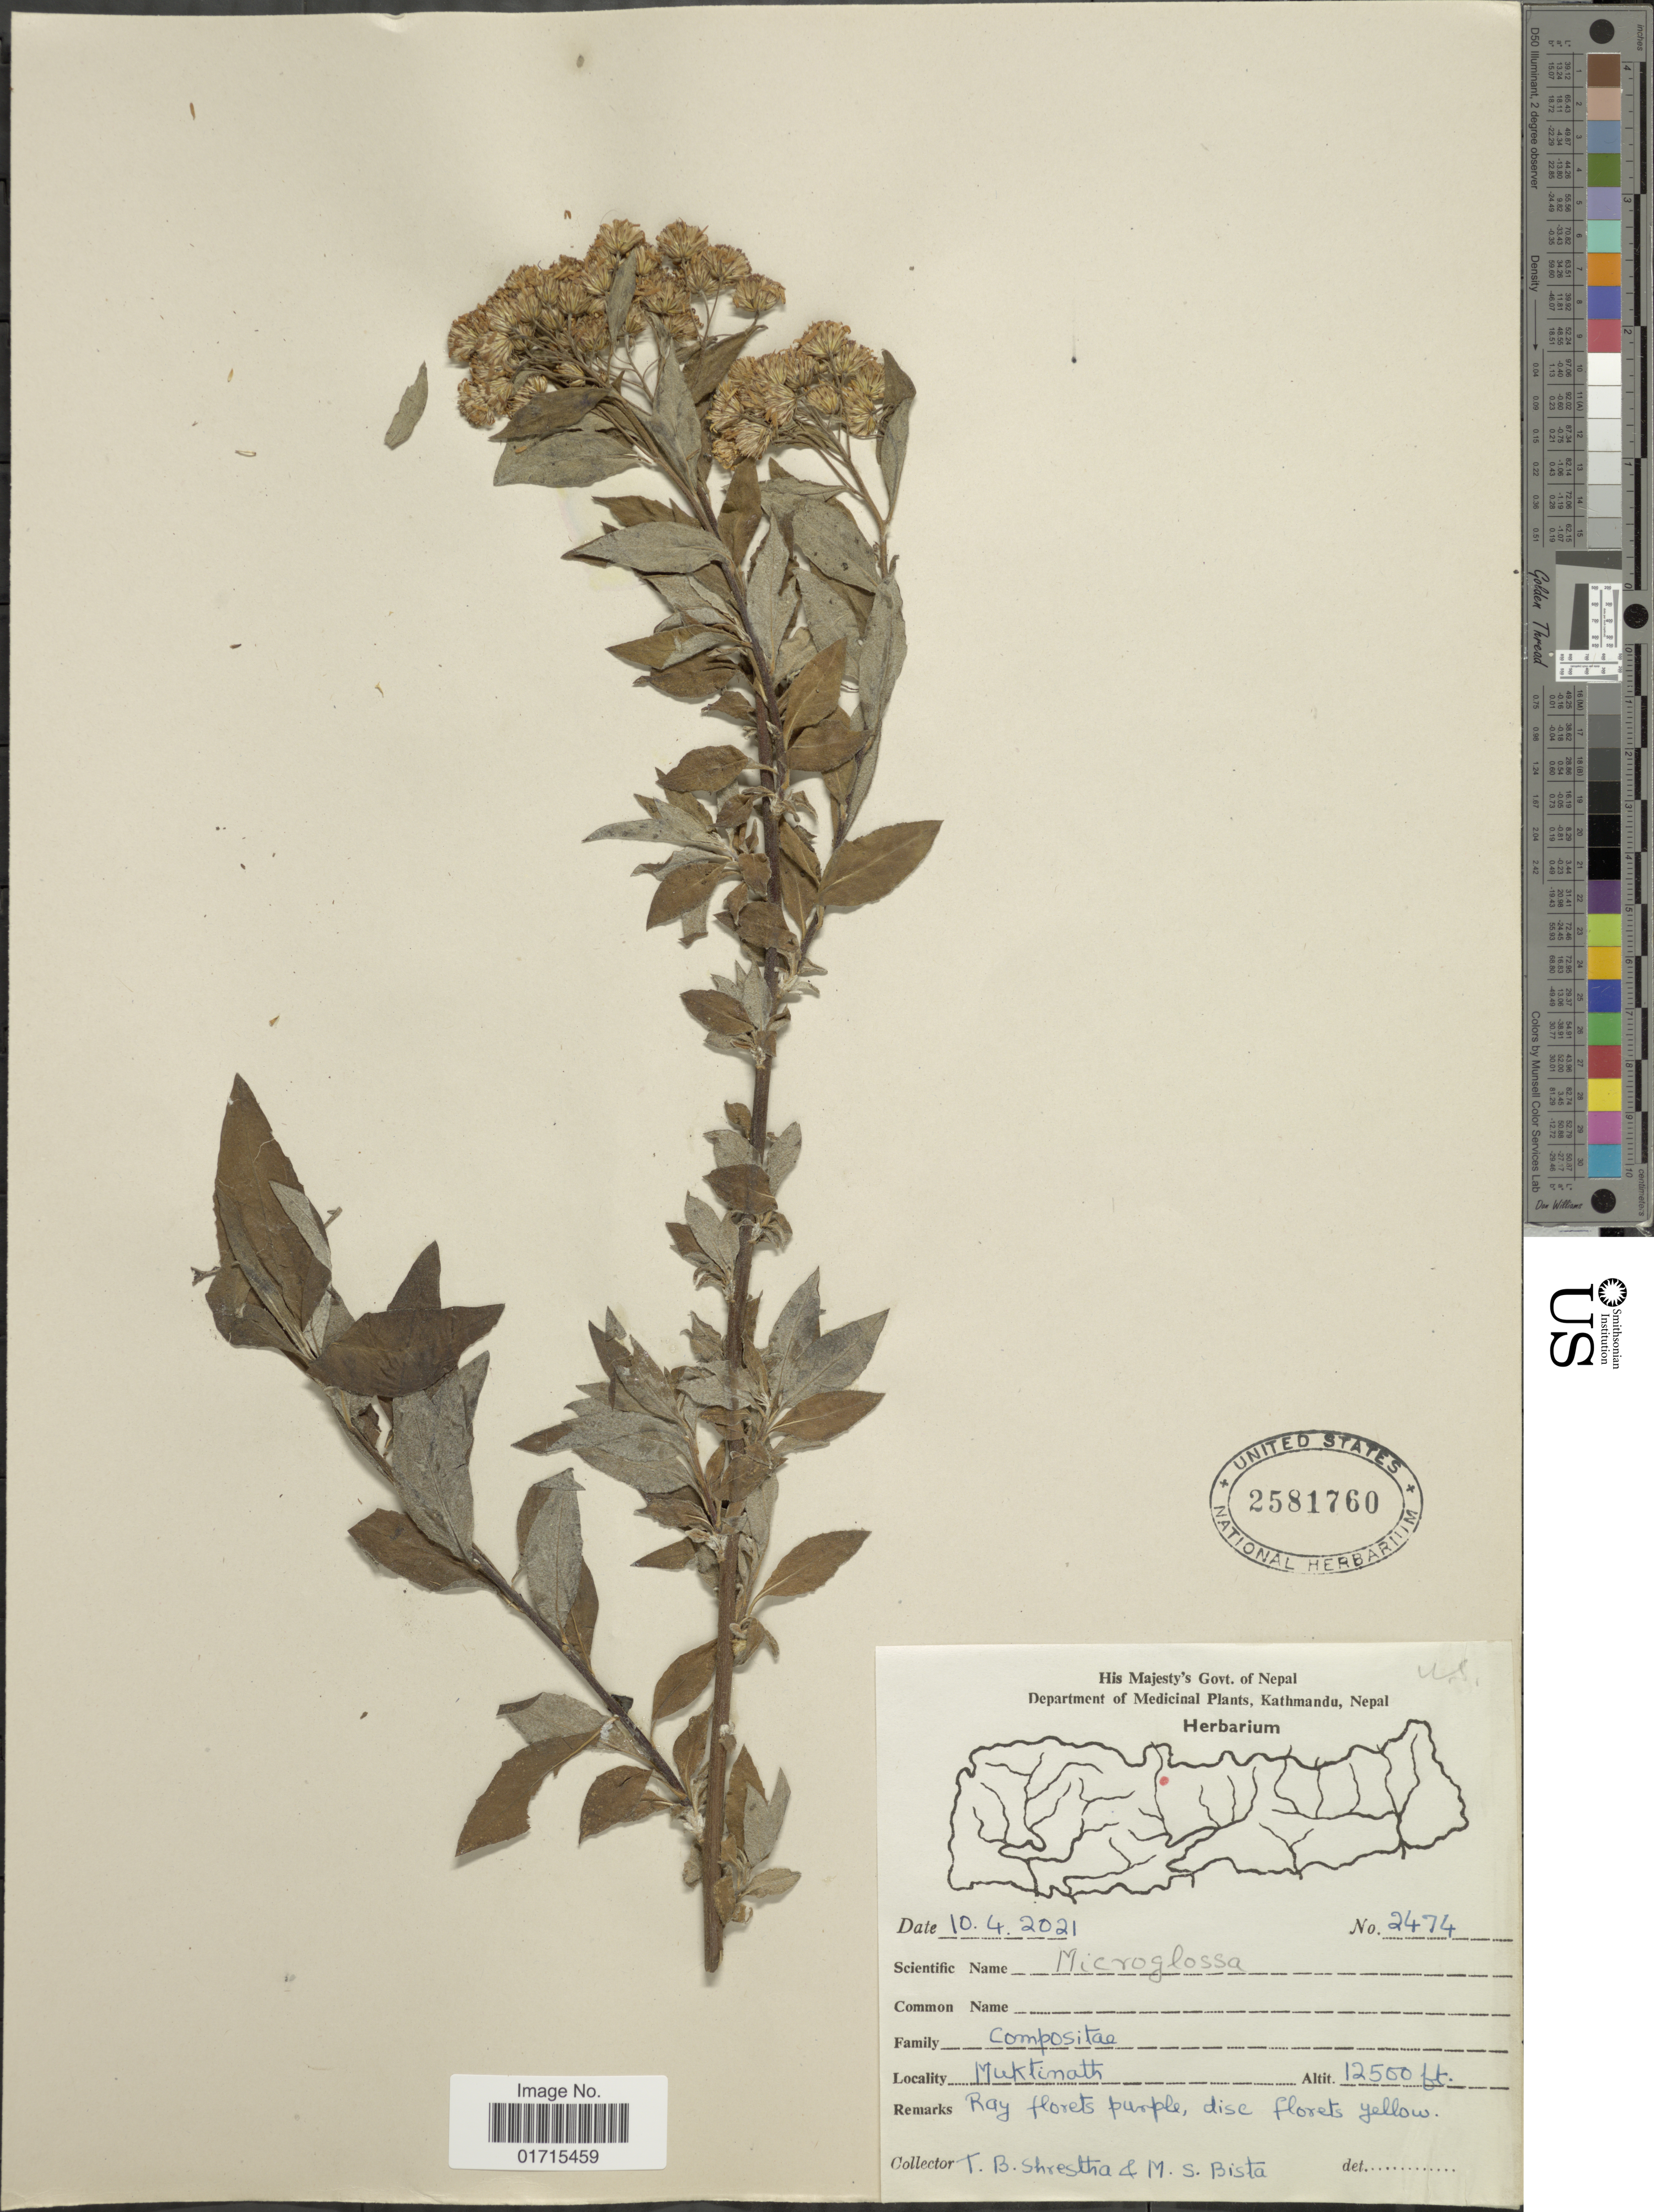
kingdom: Plantae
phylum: Tracheophyta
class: Magnoliopsida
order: Asterales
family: Asteraceae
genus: Microglossa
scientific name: Microglossa sp.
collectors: T. B. Shrestha & M. Bista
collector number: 2474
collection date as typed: Transcribed d/m/y: 10/4/2021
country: Nepal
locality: Muktimath.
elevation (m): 3810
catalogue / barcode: US 2581760